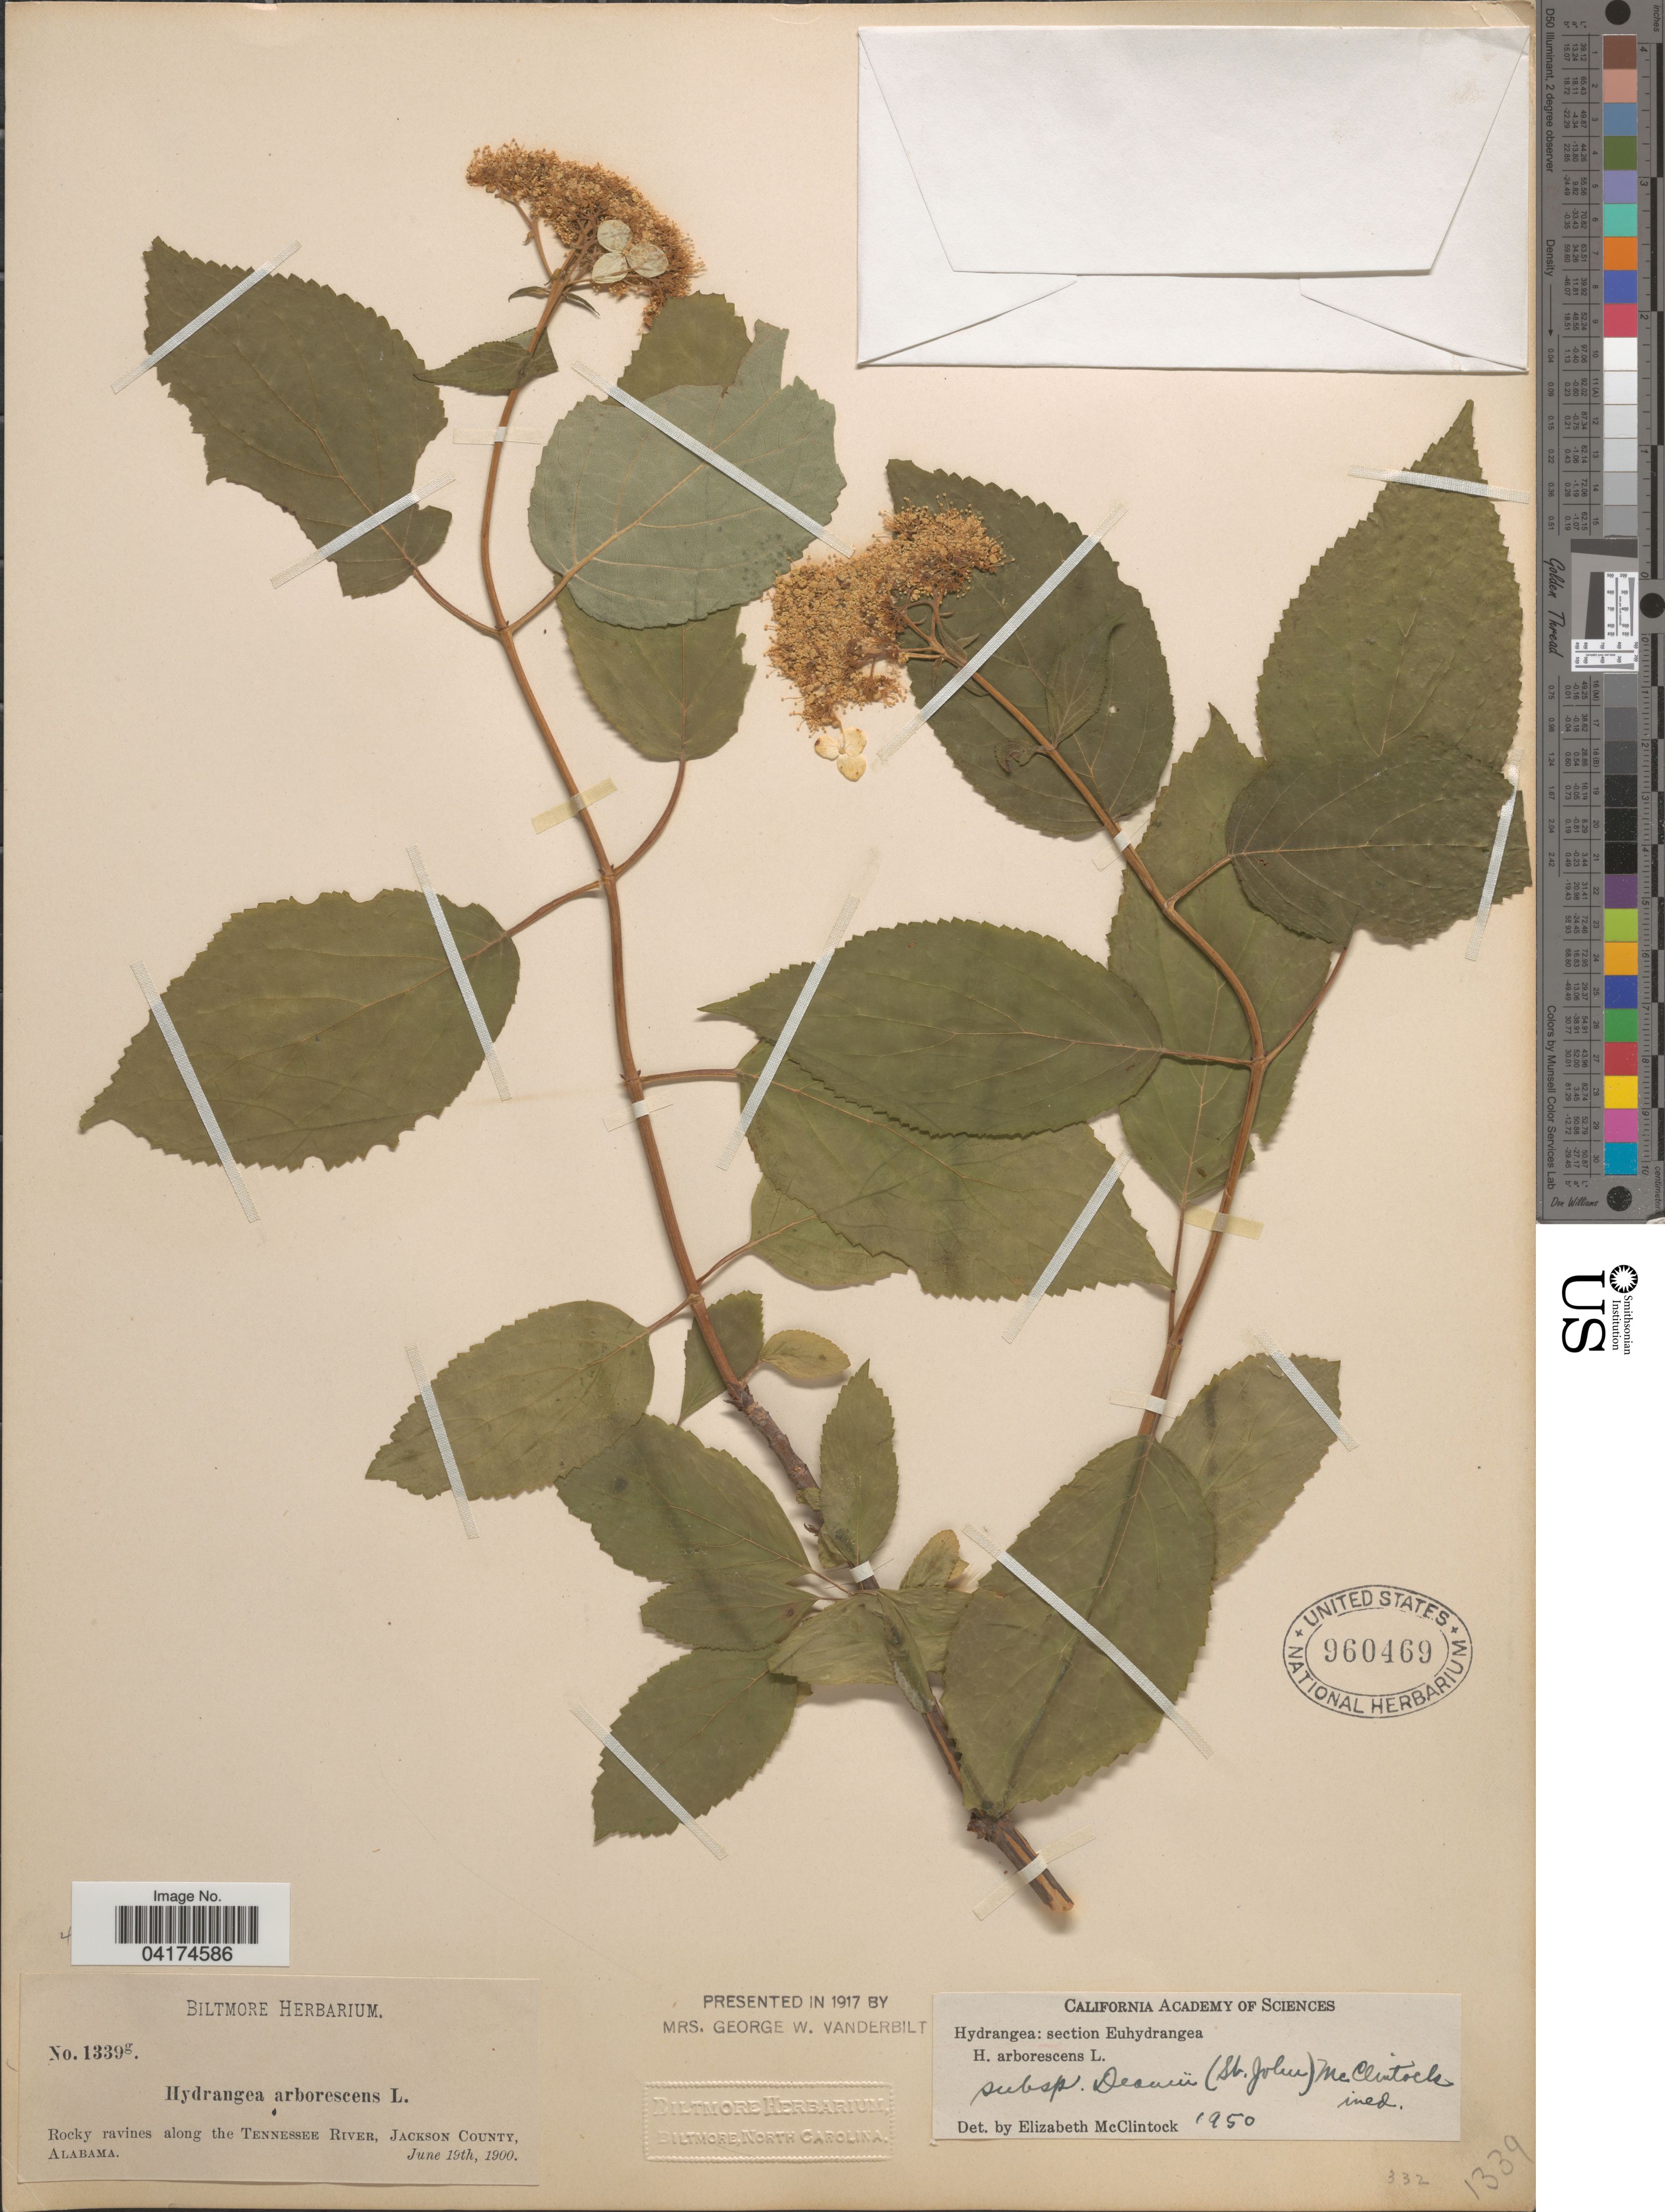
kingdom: Plantae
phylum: Tracheophyta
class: Magnoliopsida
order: Cornales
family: Hydrangeaceae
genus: Hydrangea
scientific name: Hydrangea arborescens var. deamii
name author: H. St. John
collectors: ex herb. Biltmore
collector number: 1339g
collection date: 1900-06-19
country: United States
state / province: Alabama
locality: Rocky ravines along the Tennessee River, Jackson County.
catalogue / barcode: US 960469